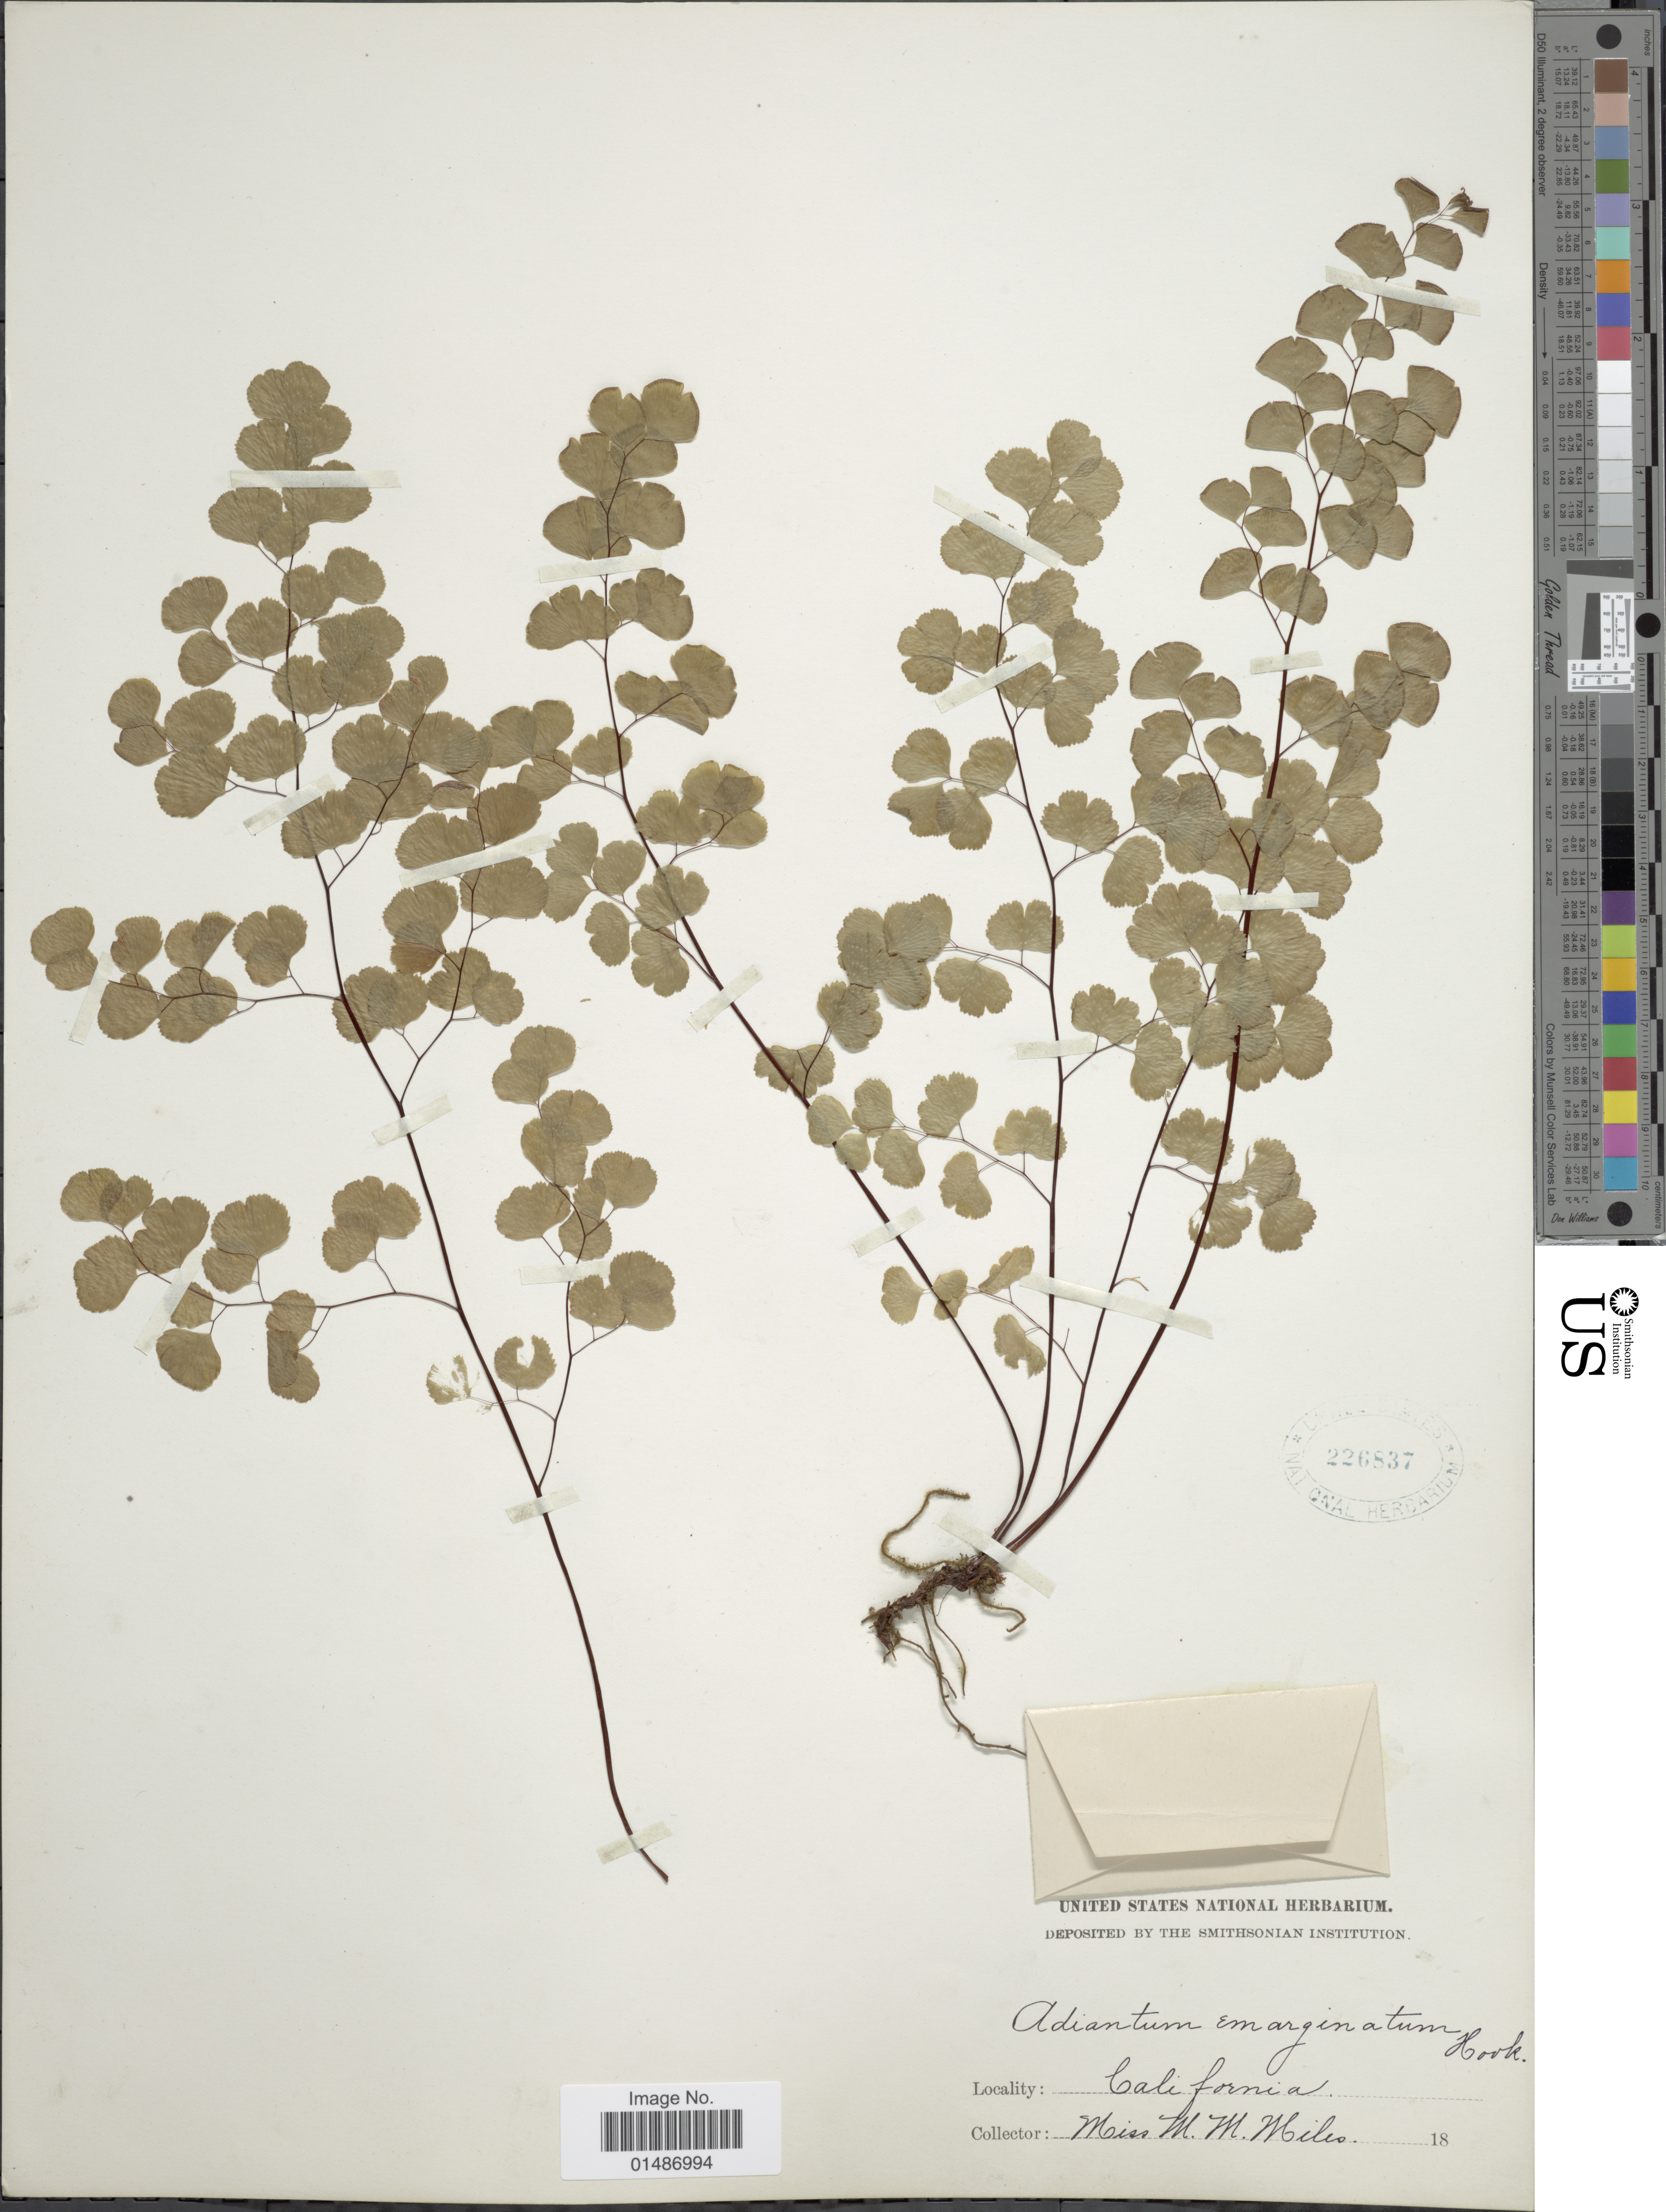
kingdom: Plantae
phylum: Tracheophyta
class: Polypodiopsida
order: Polypodiales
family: Pteridaceae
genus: Adiantum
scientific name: Adiantum jordanii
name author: C.H. Mull.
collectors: M. Miles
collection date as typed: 18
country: United States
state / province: California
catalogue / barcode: US 226837